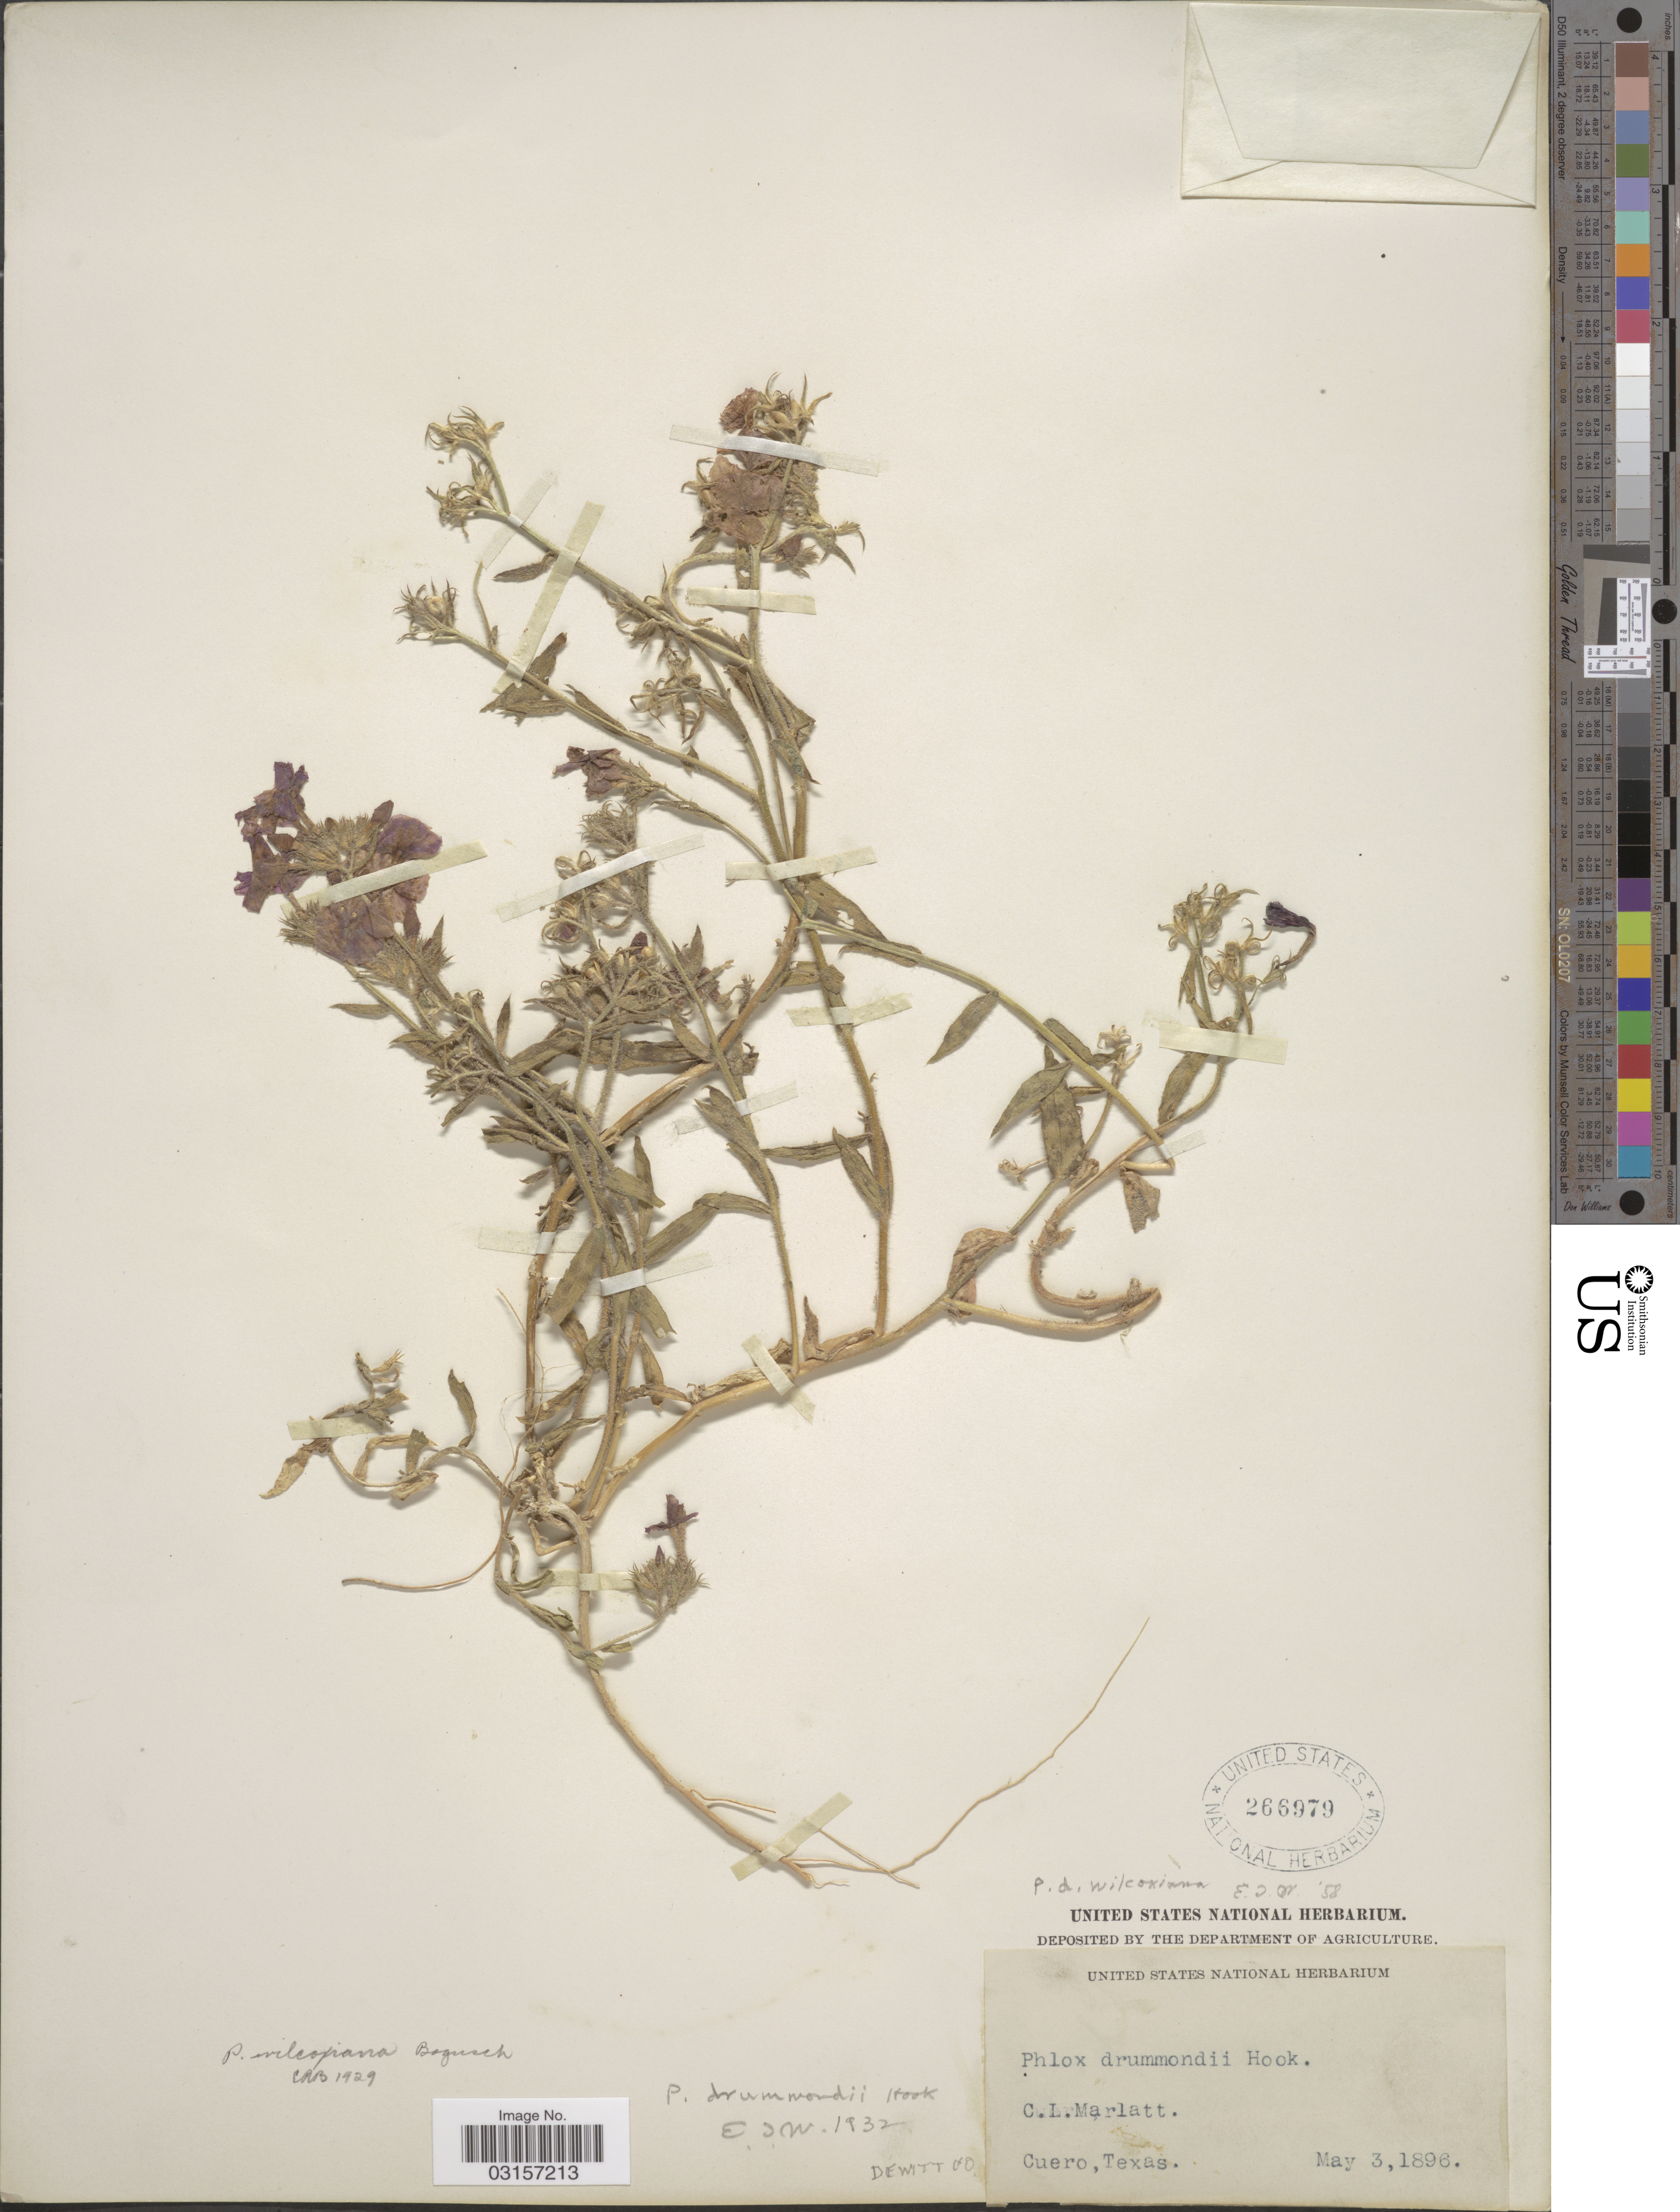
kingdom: Plantae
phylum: Tracheophyta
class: Magnoliopsida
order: Ericales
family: Polemoniaceae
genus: Phlox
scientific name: Phlox drummondii subsp. wilcoxiana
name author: Wherry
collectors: C. Marlatt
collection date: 1896-05-03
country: United States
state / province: Texas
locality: Dewitt Co., Cuero.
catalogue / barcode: US 266979